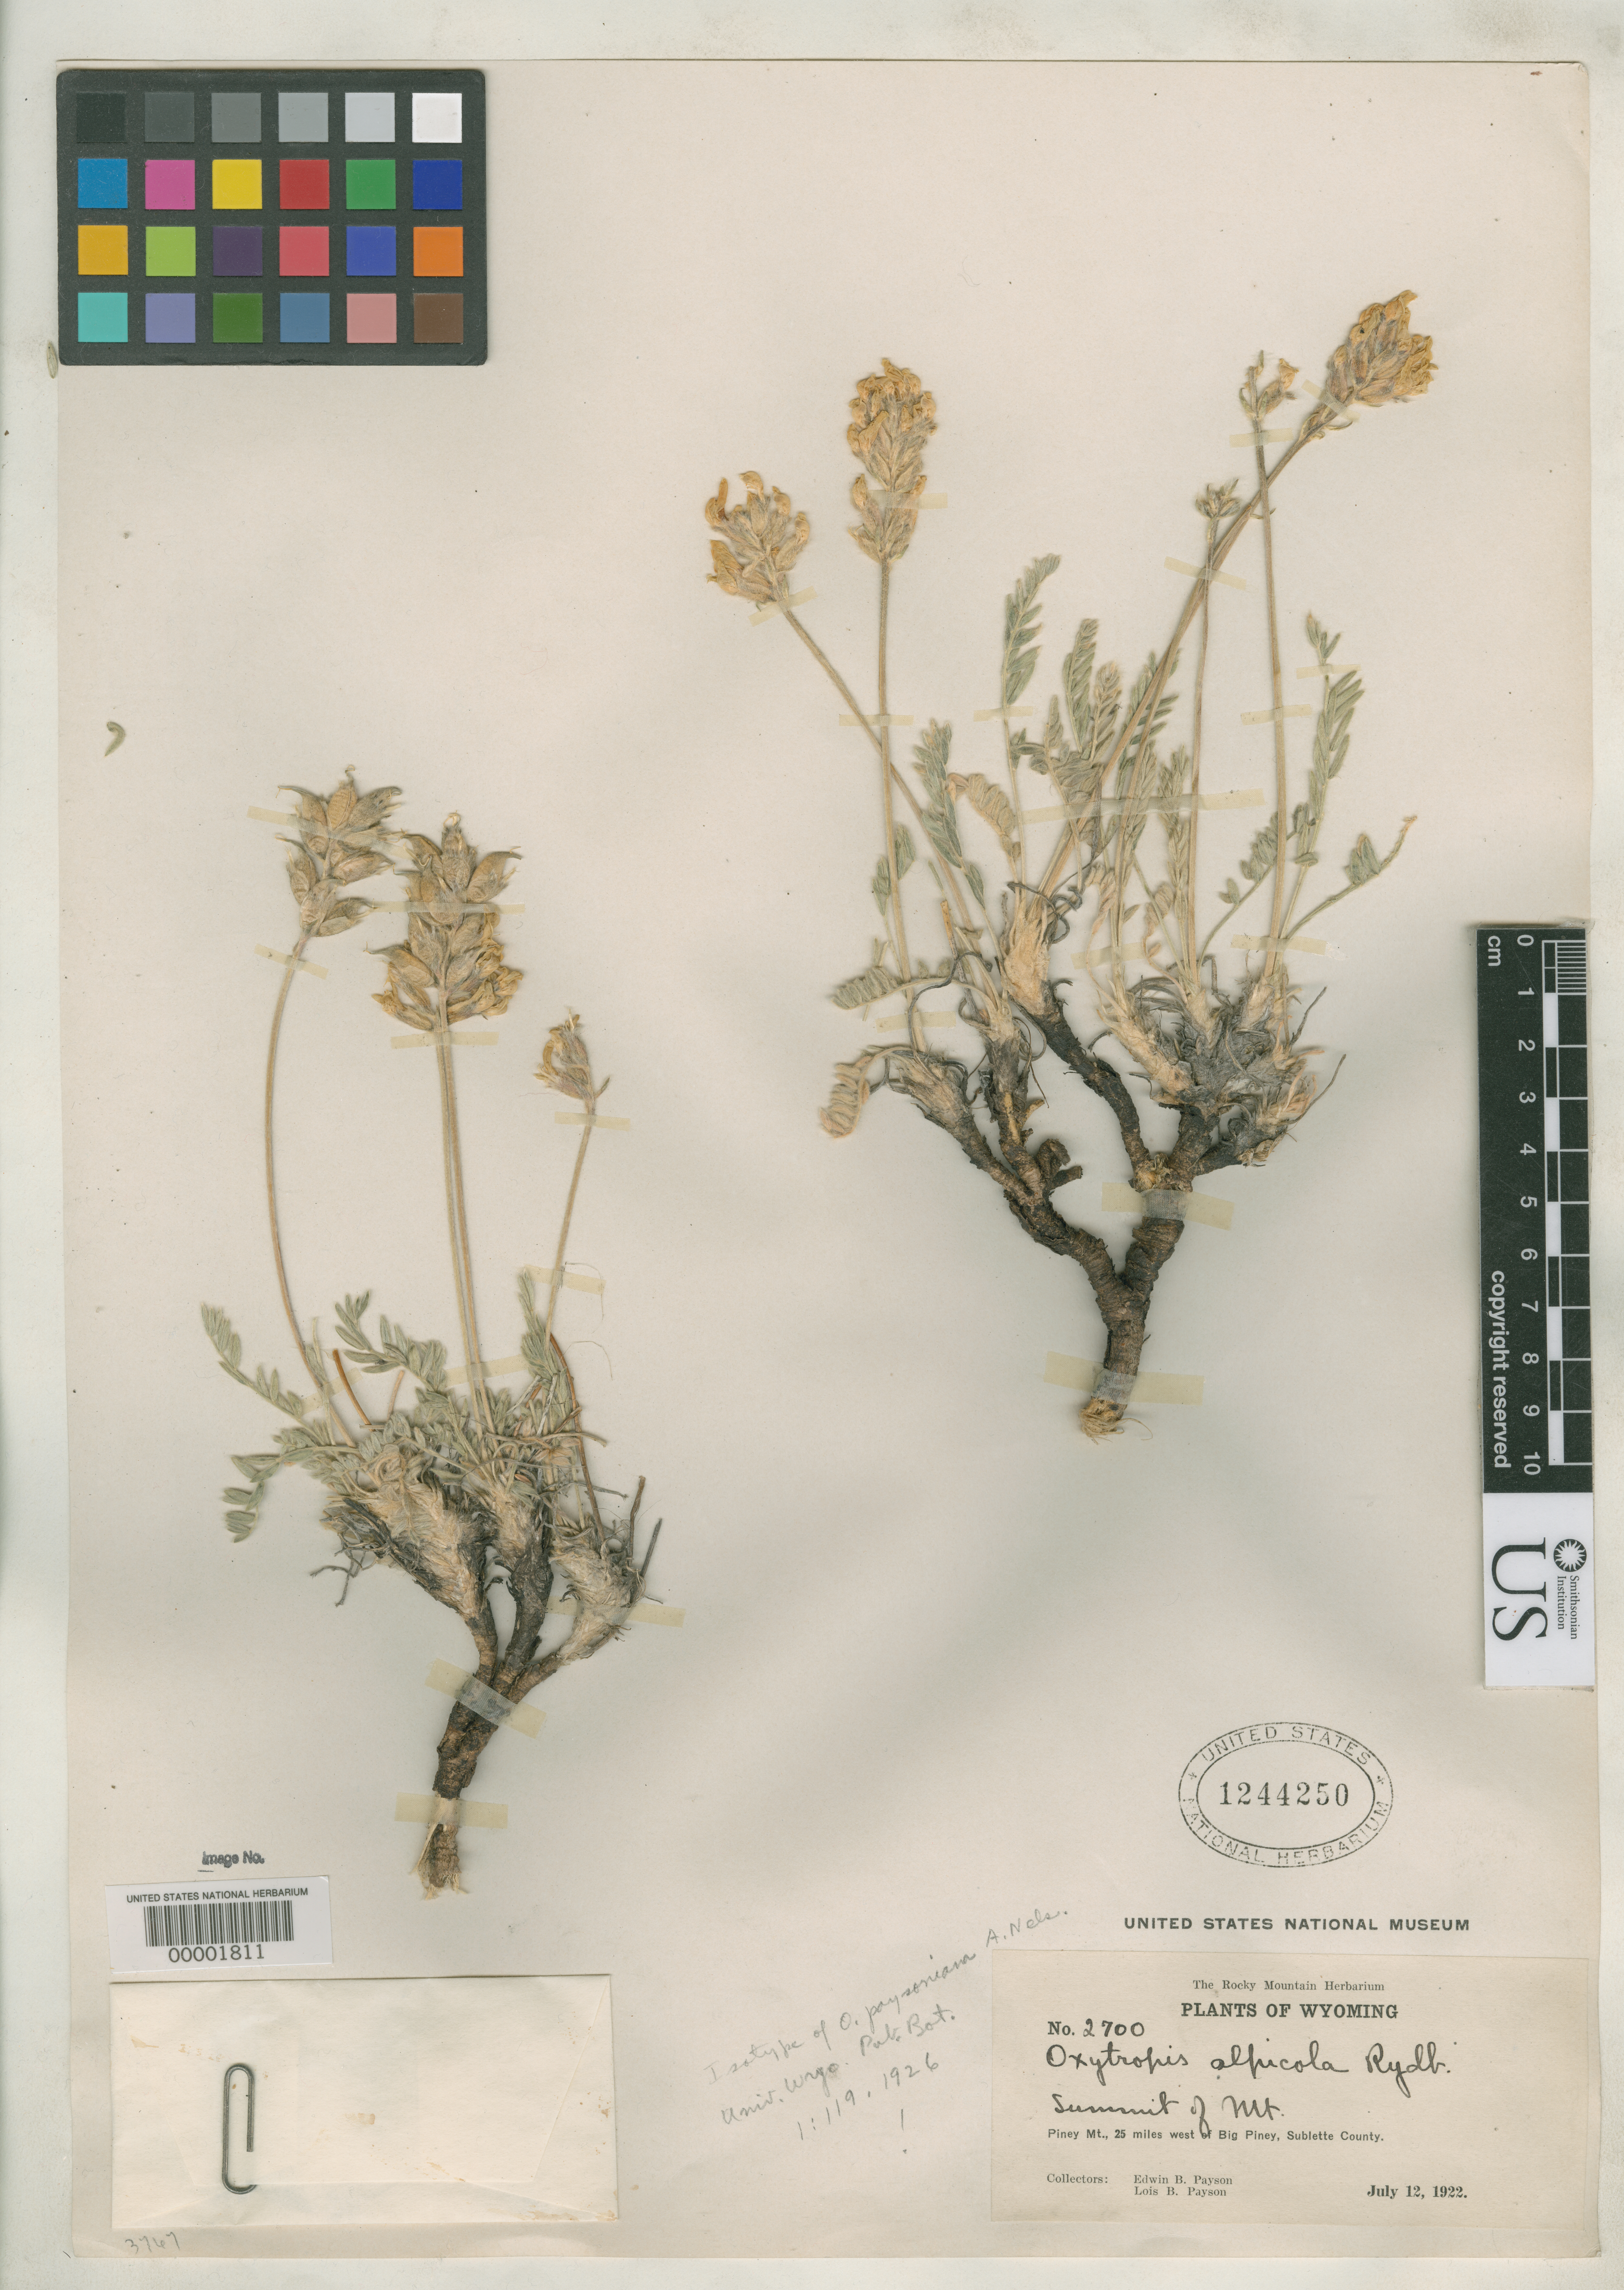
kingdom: Plantae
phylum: Tracheophyta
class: Magnoliopsida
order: Fabales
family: Fabaceae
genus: Oxytropis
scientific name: Oxytropis paysoniana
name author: A. Nelson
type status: Type Collection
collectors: E. B. Payson & L. Payson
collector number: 2700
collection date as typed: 12 Jul 1922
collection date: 1922-07-12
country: United States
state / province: Wyoming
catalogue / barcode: US 1244250